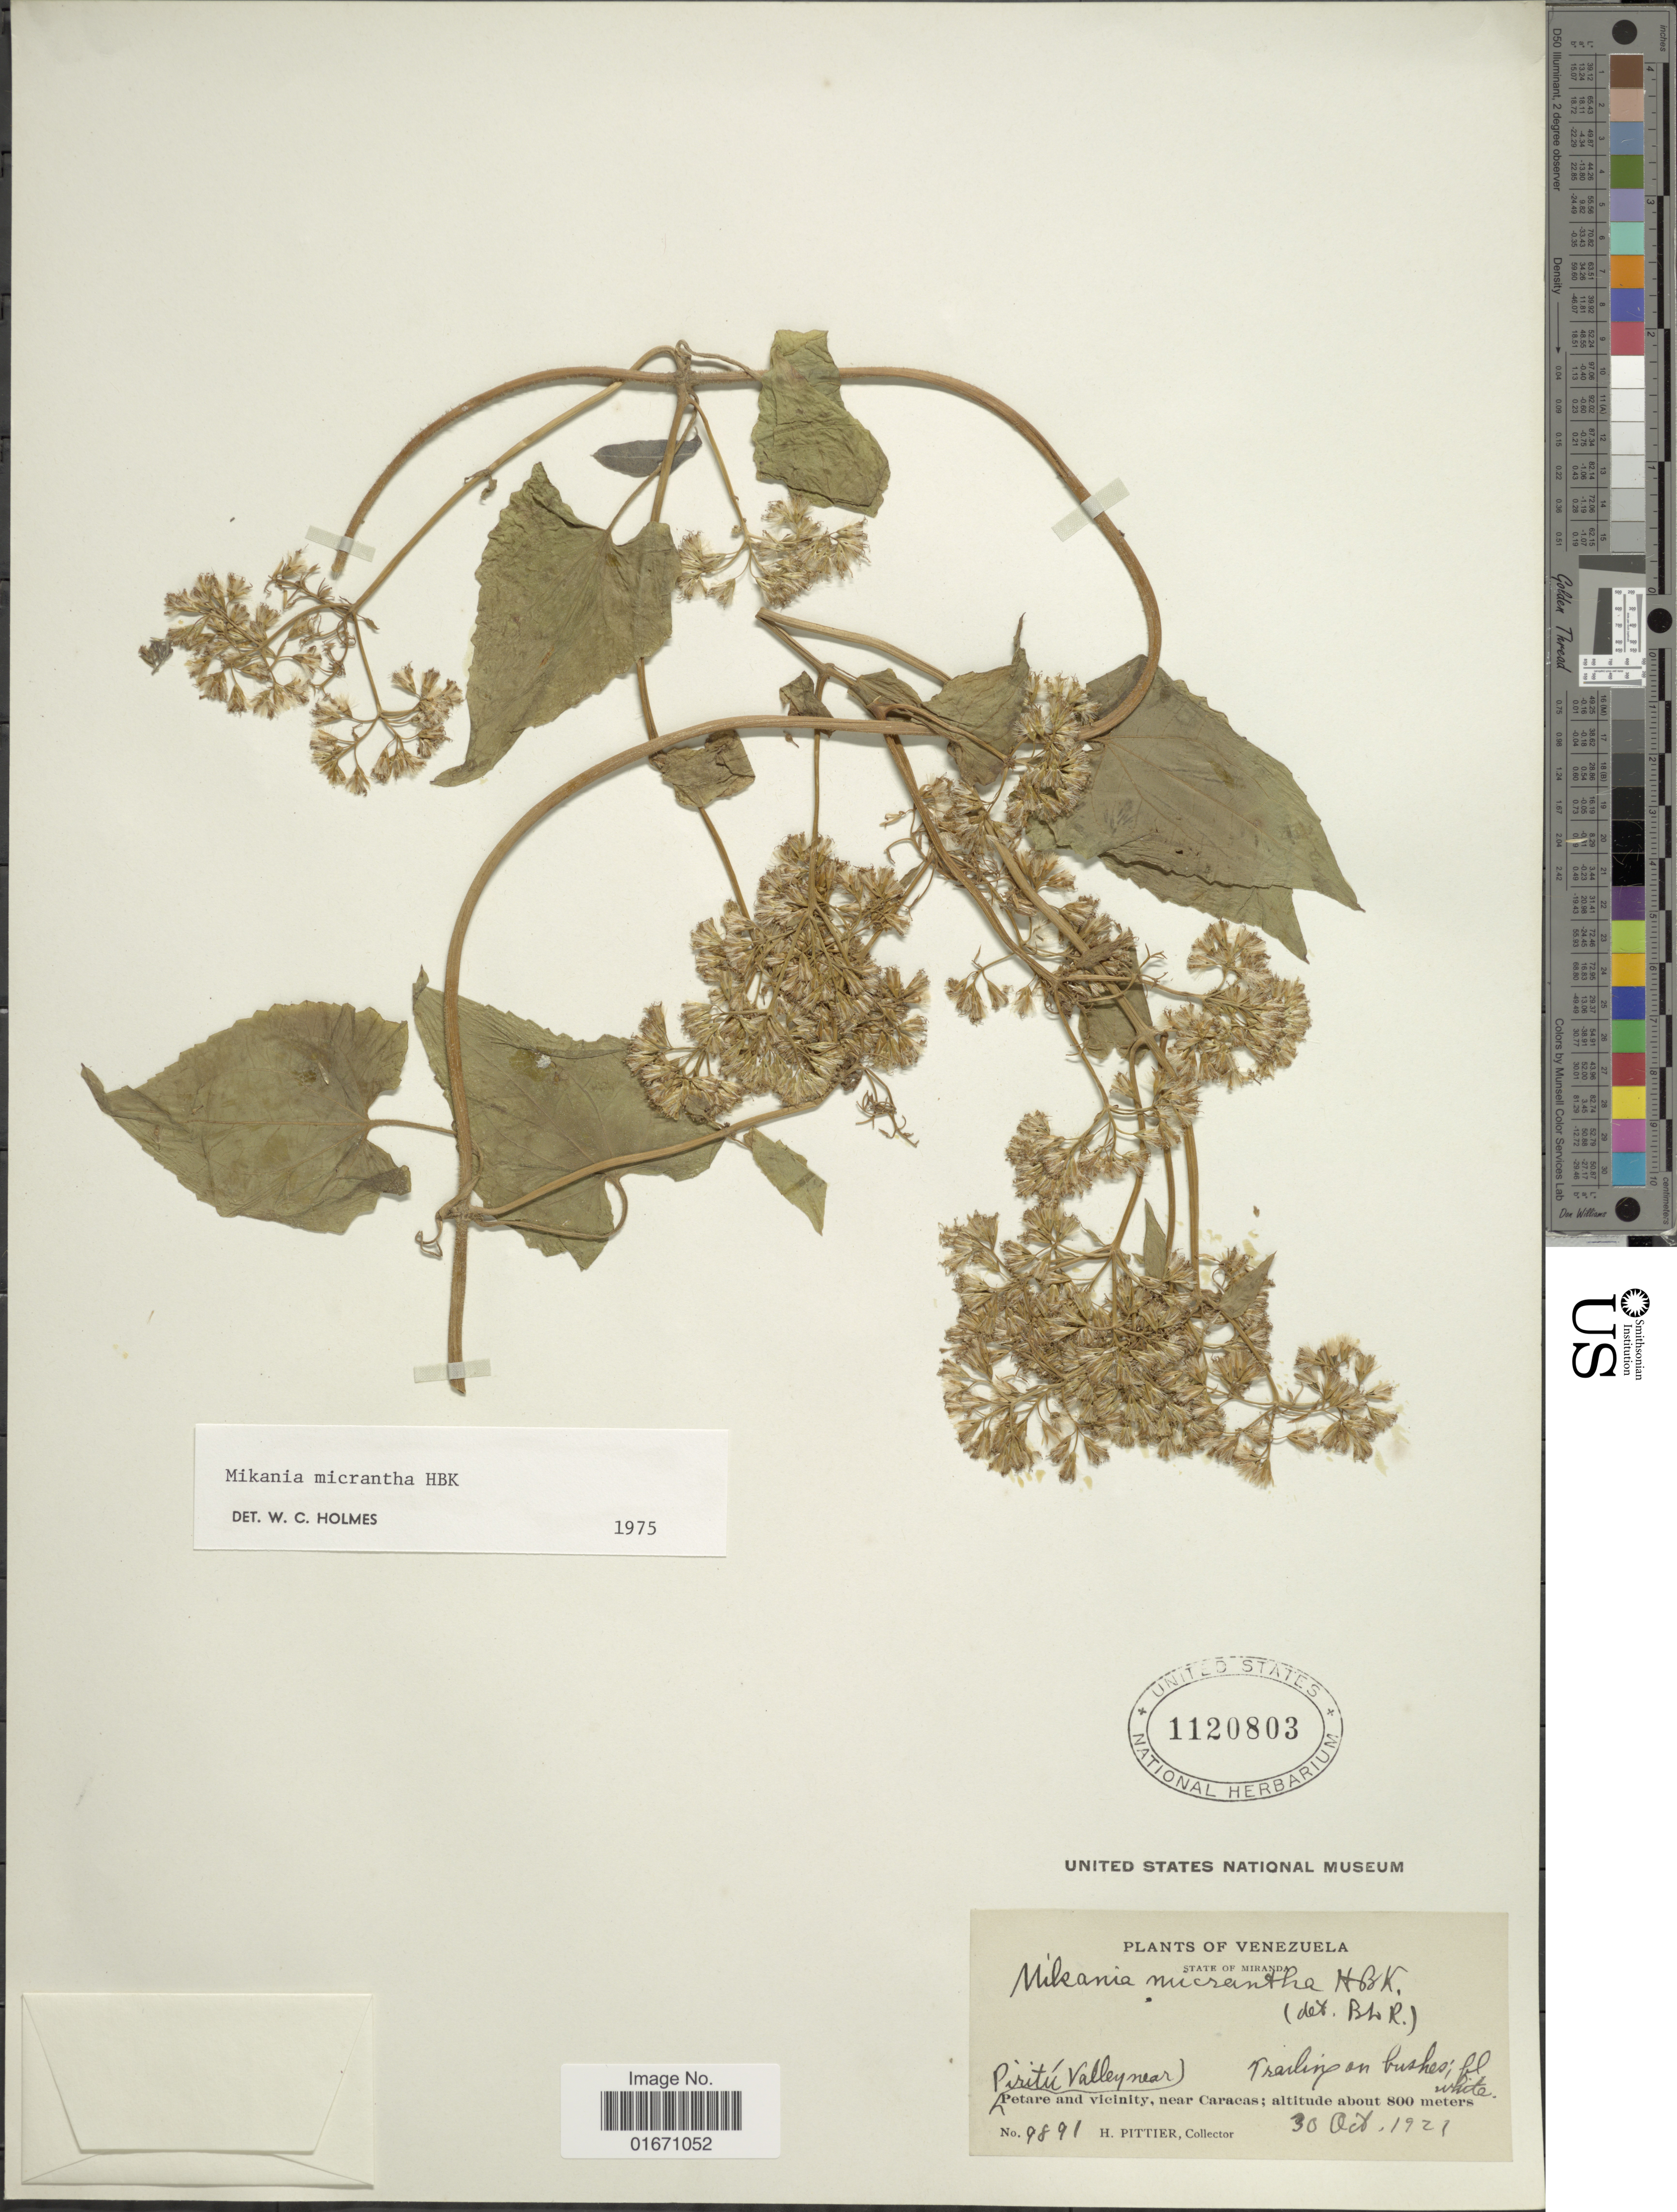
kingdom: Plantae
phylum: Tracheophyta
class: Magnoliopsida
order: Asterales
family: Asteraceae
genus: Mikania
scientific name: Mikania micrantha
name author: Kunth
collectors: H. F. Pittier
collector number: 9891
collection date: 1921-10-30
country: Venezuela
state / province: Miranda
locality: Piritu Valley near Petare and vicinity, near Caracas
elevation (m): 800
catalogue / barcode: US 1120803